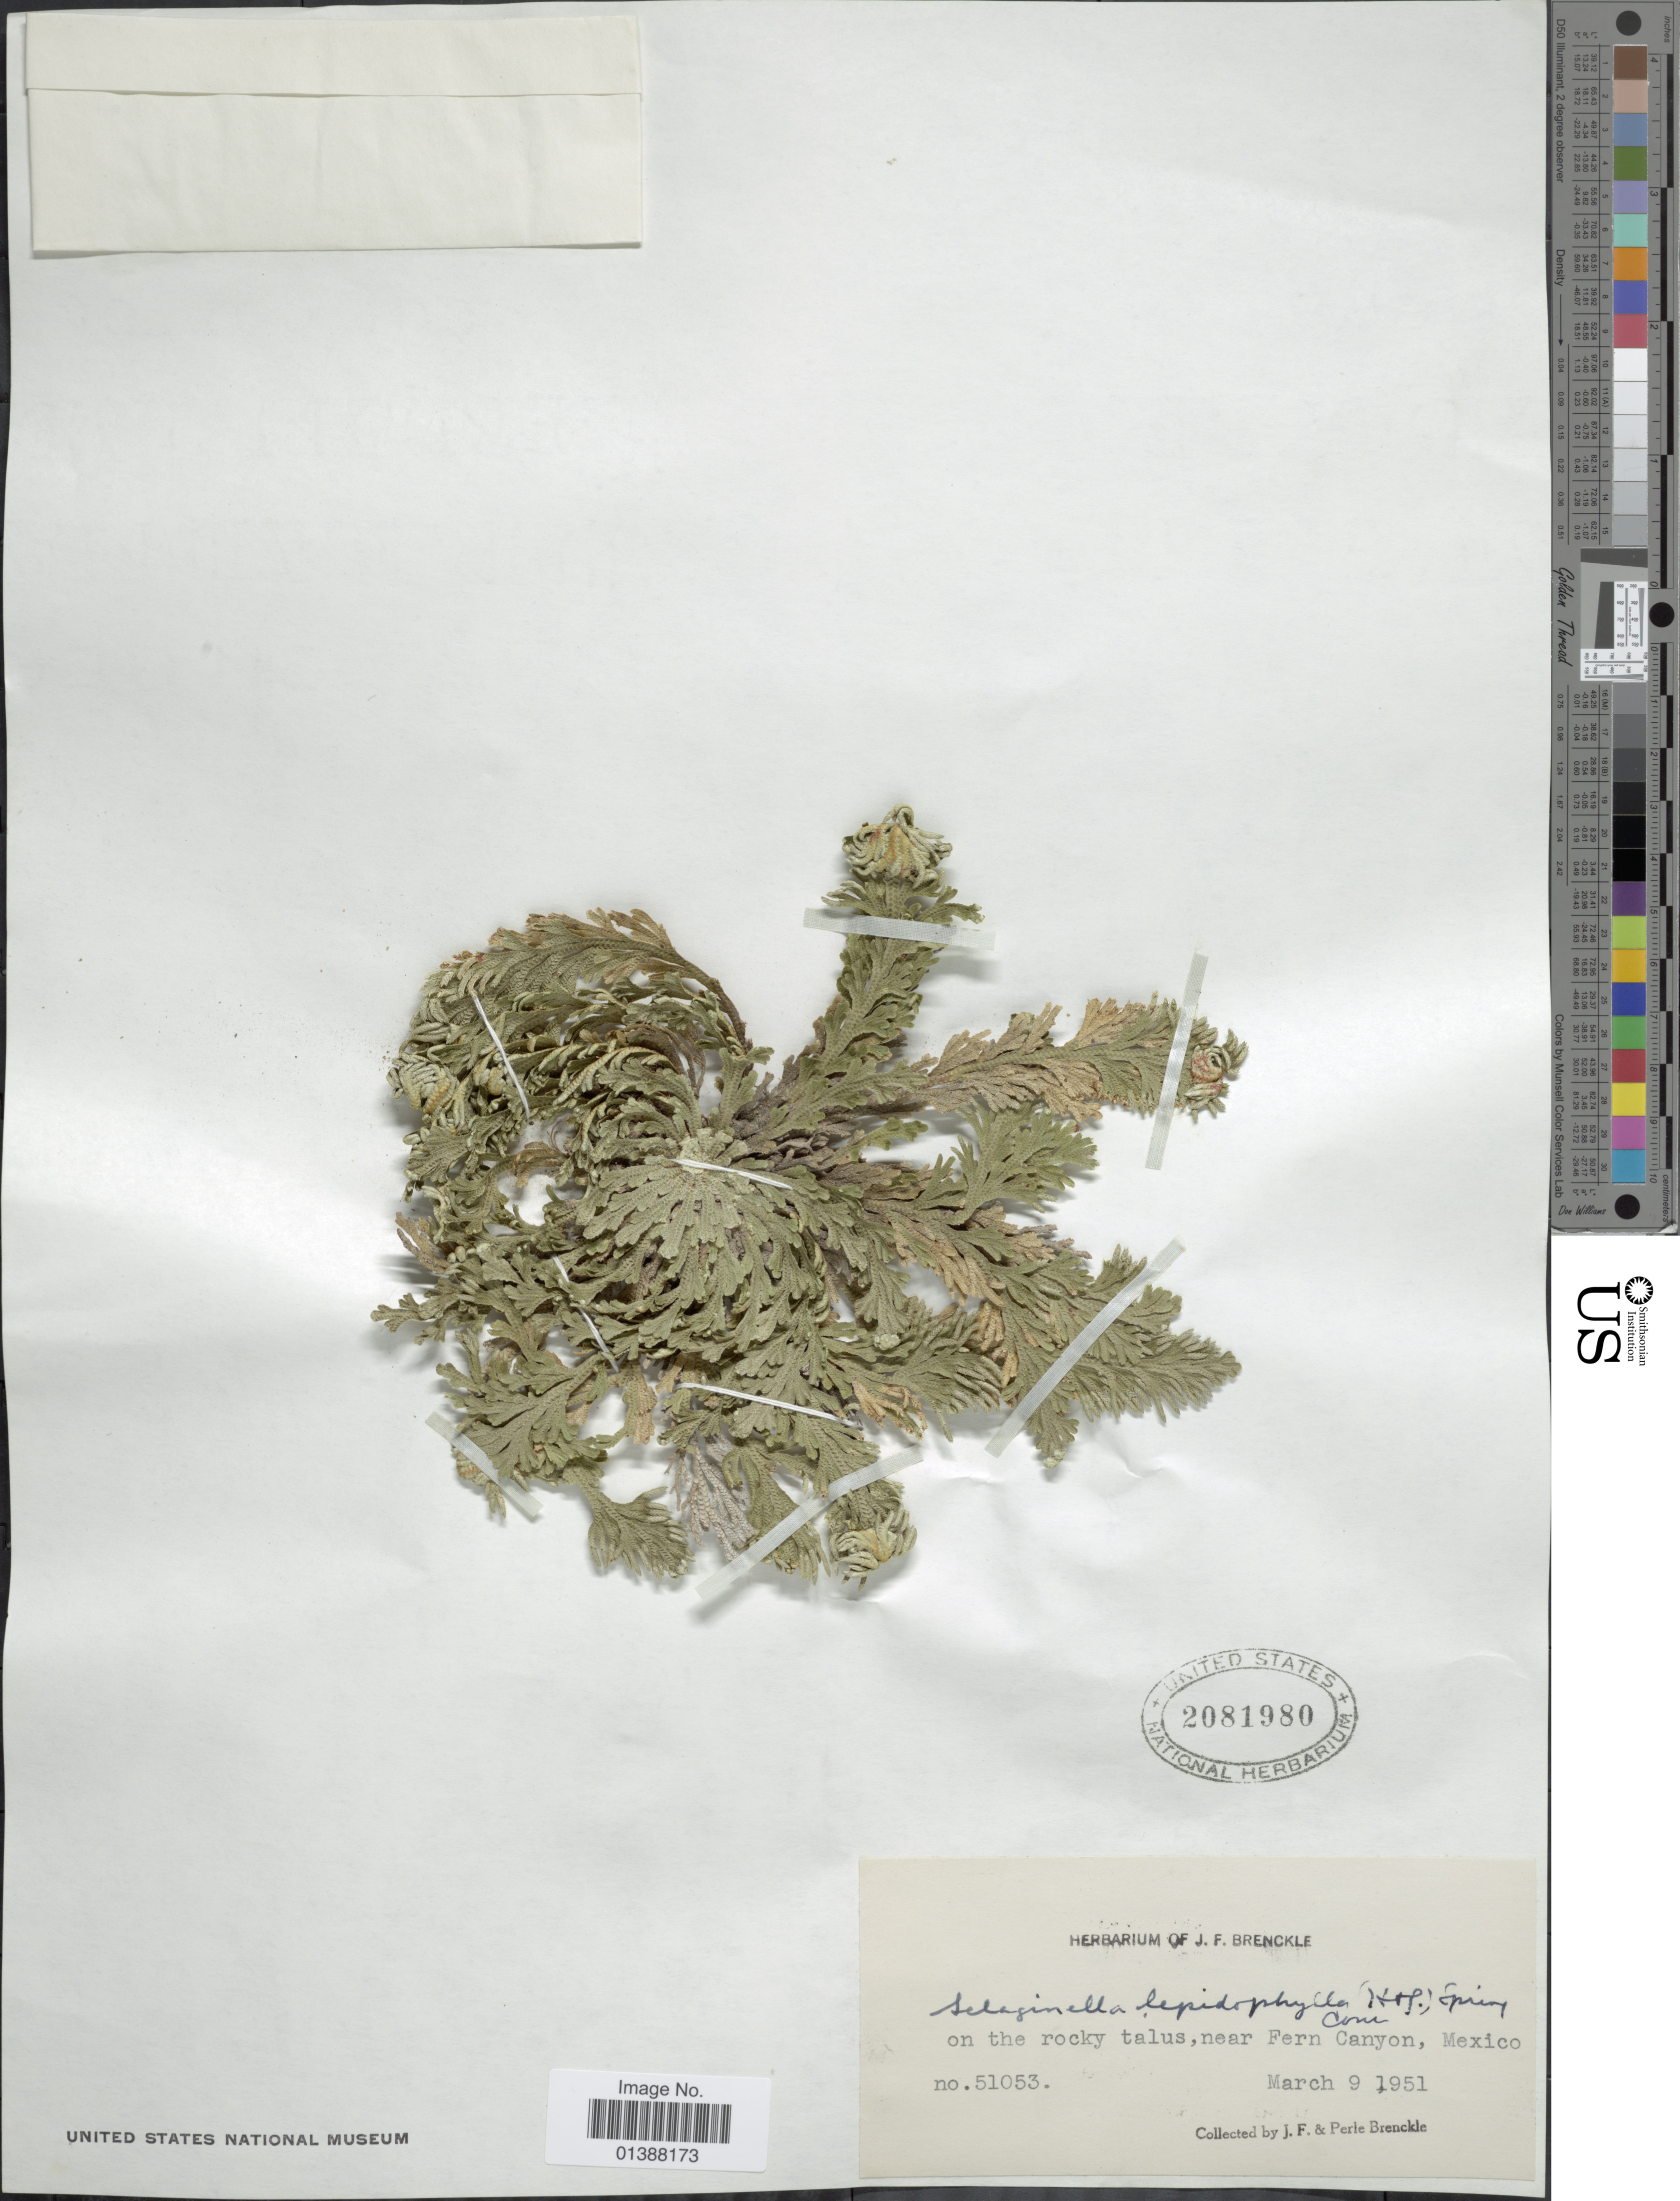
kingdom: Plantae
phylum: Tracheophyta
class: Lycopodiopsida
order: Selaginellales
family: Selaginellaceae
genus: Selaginella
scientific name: Selaginella lepidophylla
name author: (Hook. & Grev.) Spring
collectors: J. Brenckle & P. Brenckle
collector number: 51053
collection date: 1951-03-09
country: Mexico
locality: On the rocky talus, near Fern Canyon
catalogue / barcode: US 2081980